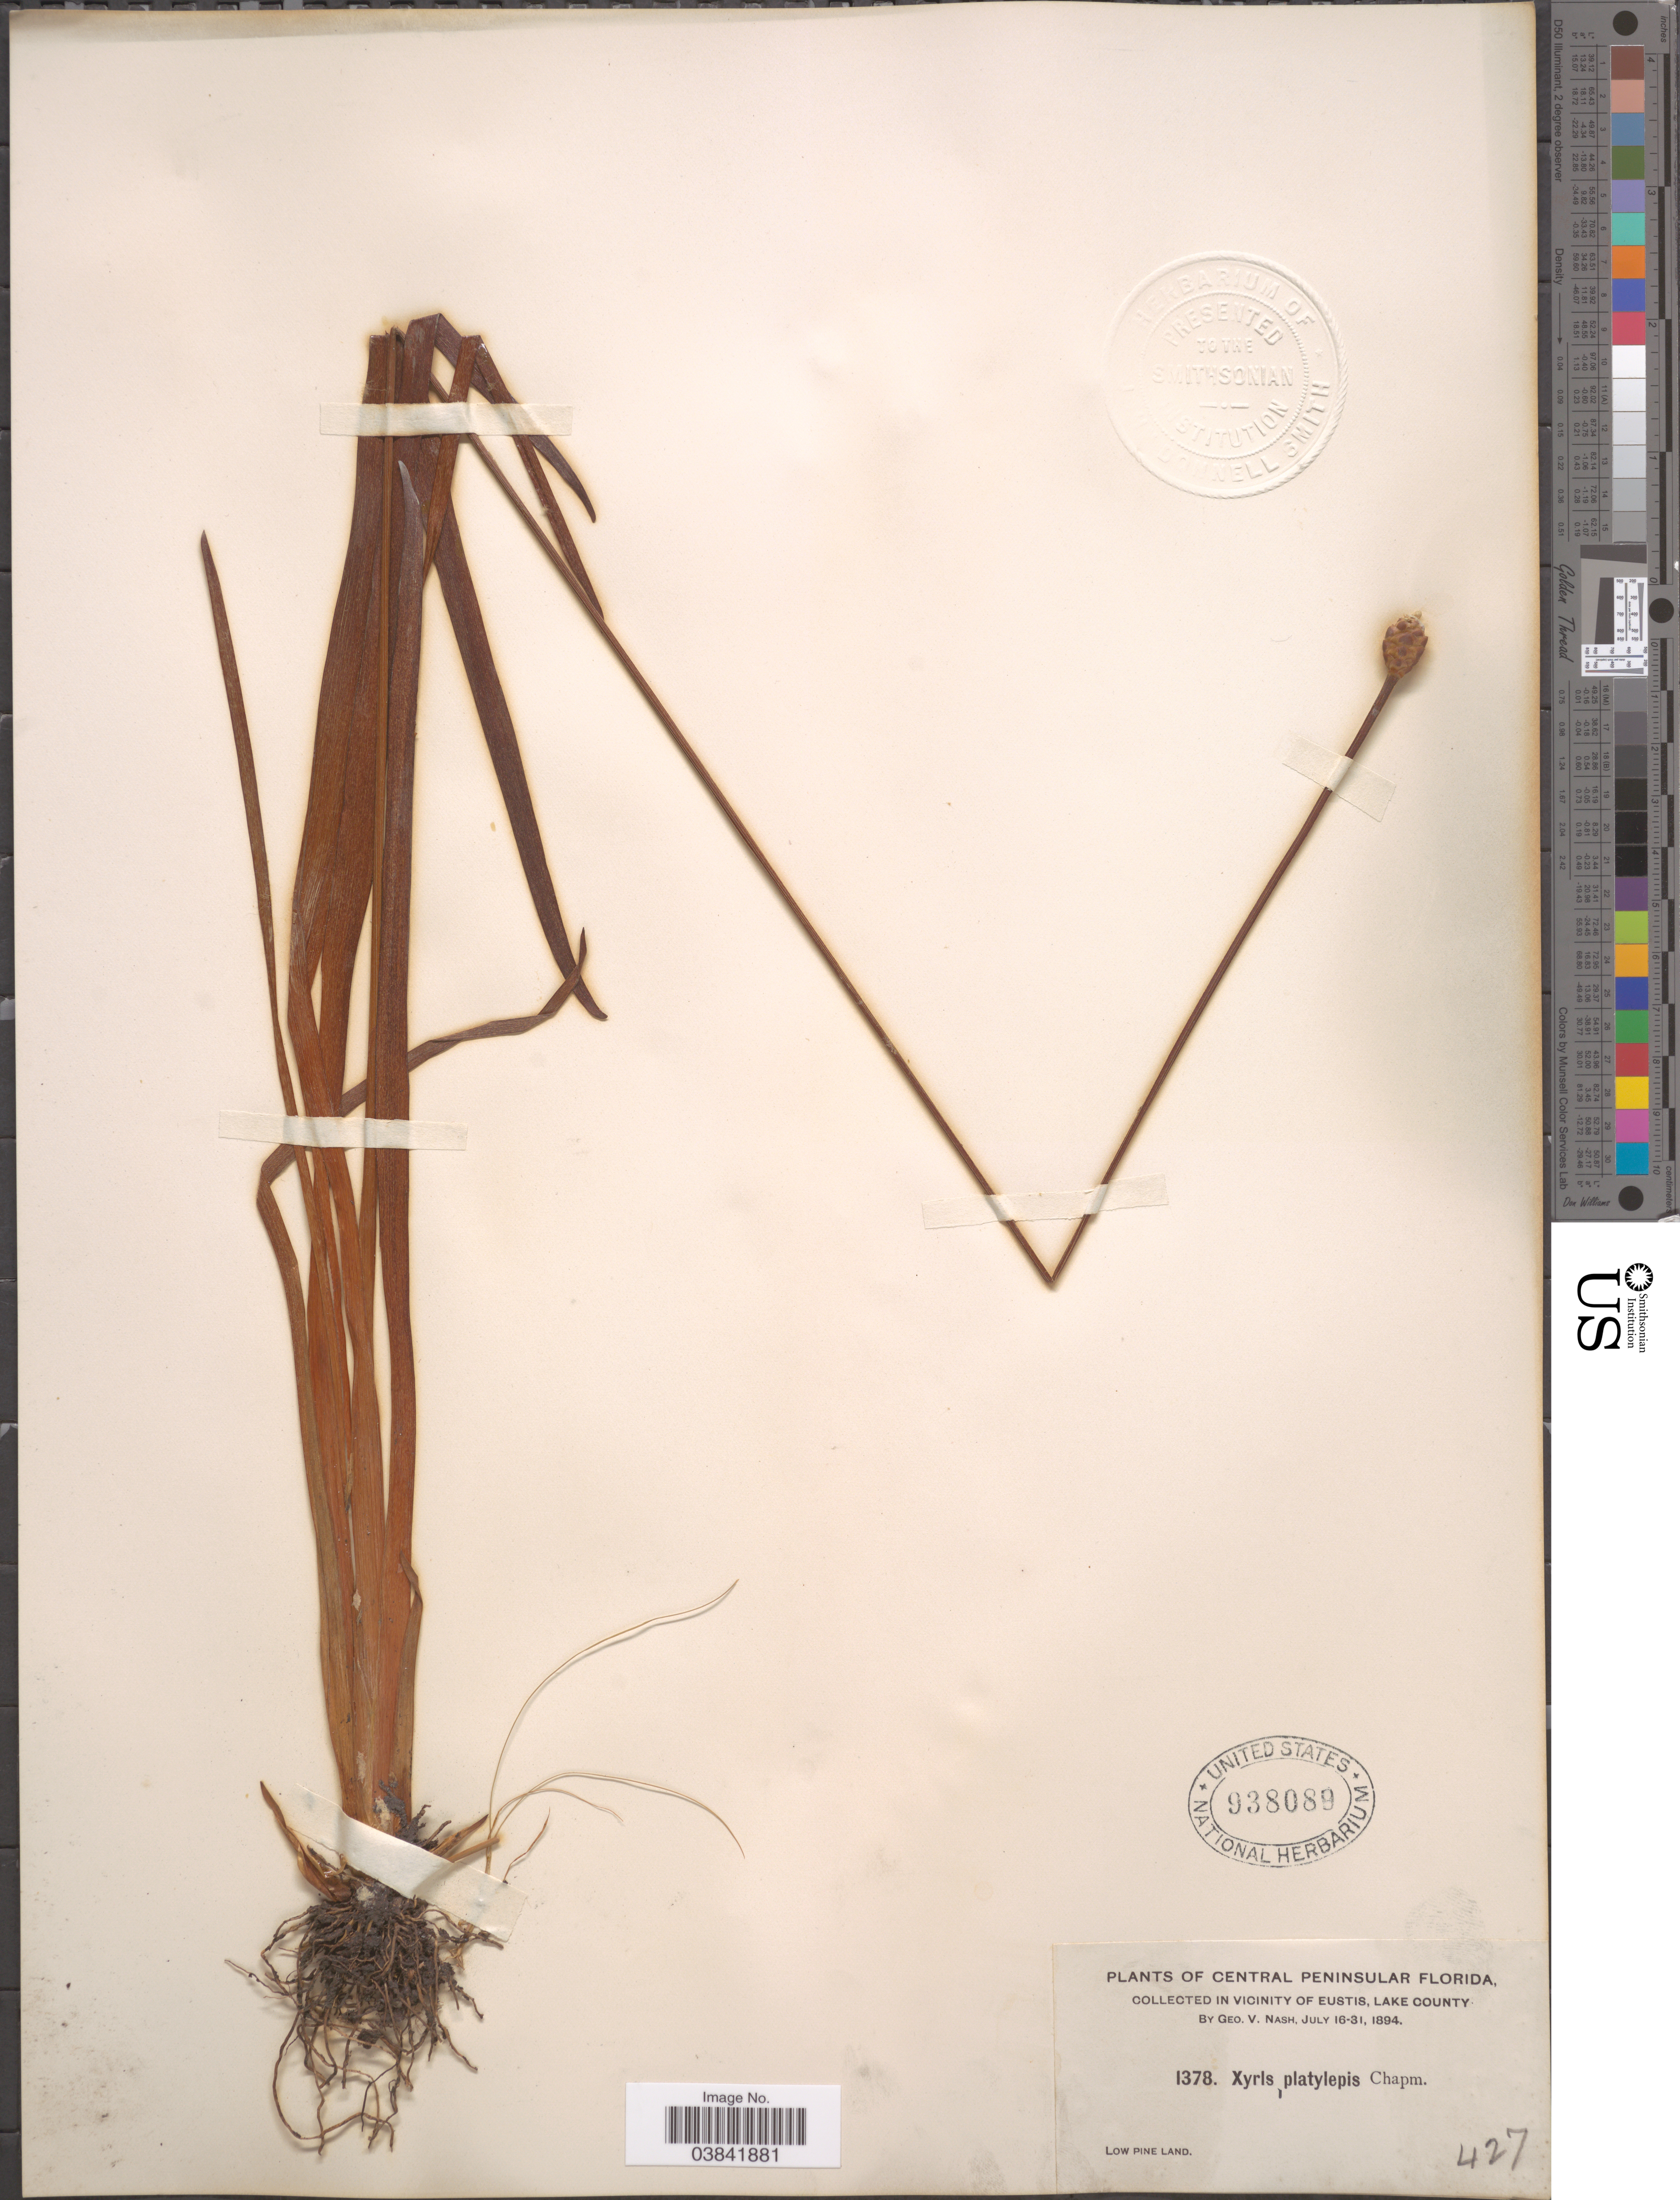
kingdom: Plantae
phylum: Tracheophyta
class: Liliopsida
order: Poales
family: Xyridaceae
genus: Xyris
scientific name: Xyris platylepis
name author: Chapm.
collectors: G. V. Nash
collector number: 1378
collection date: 1894-07-16/1894-07-31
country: United States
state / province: Florida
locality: Central Peninsular Florida, in vicinity of Eustis, Lake County.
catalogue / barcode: US 938089